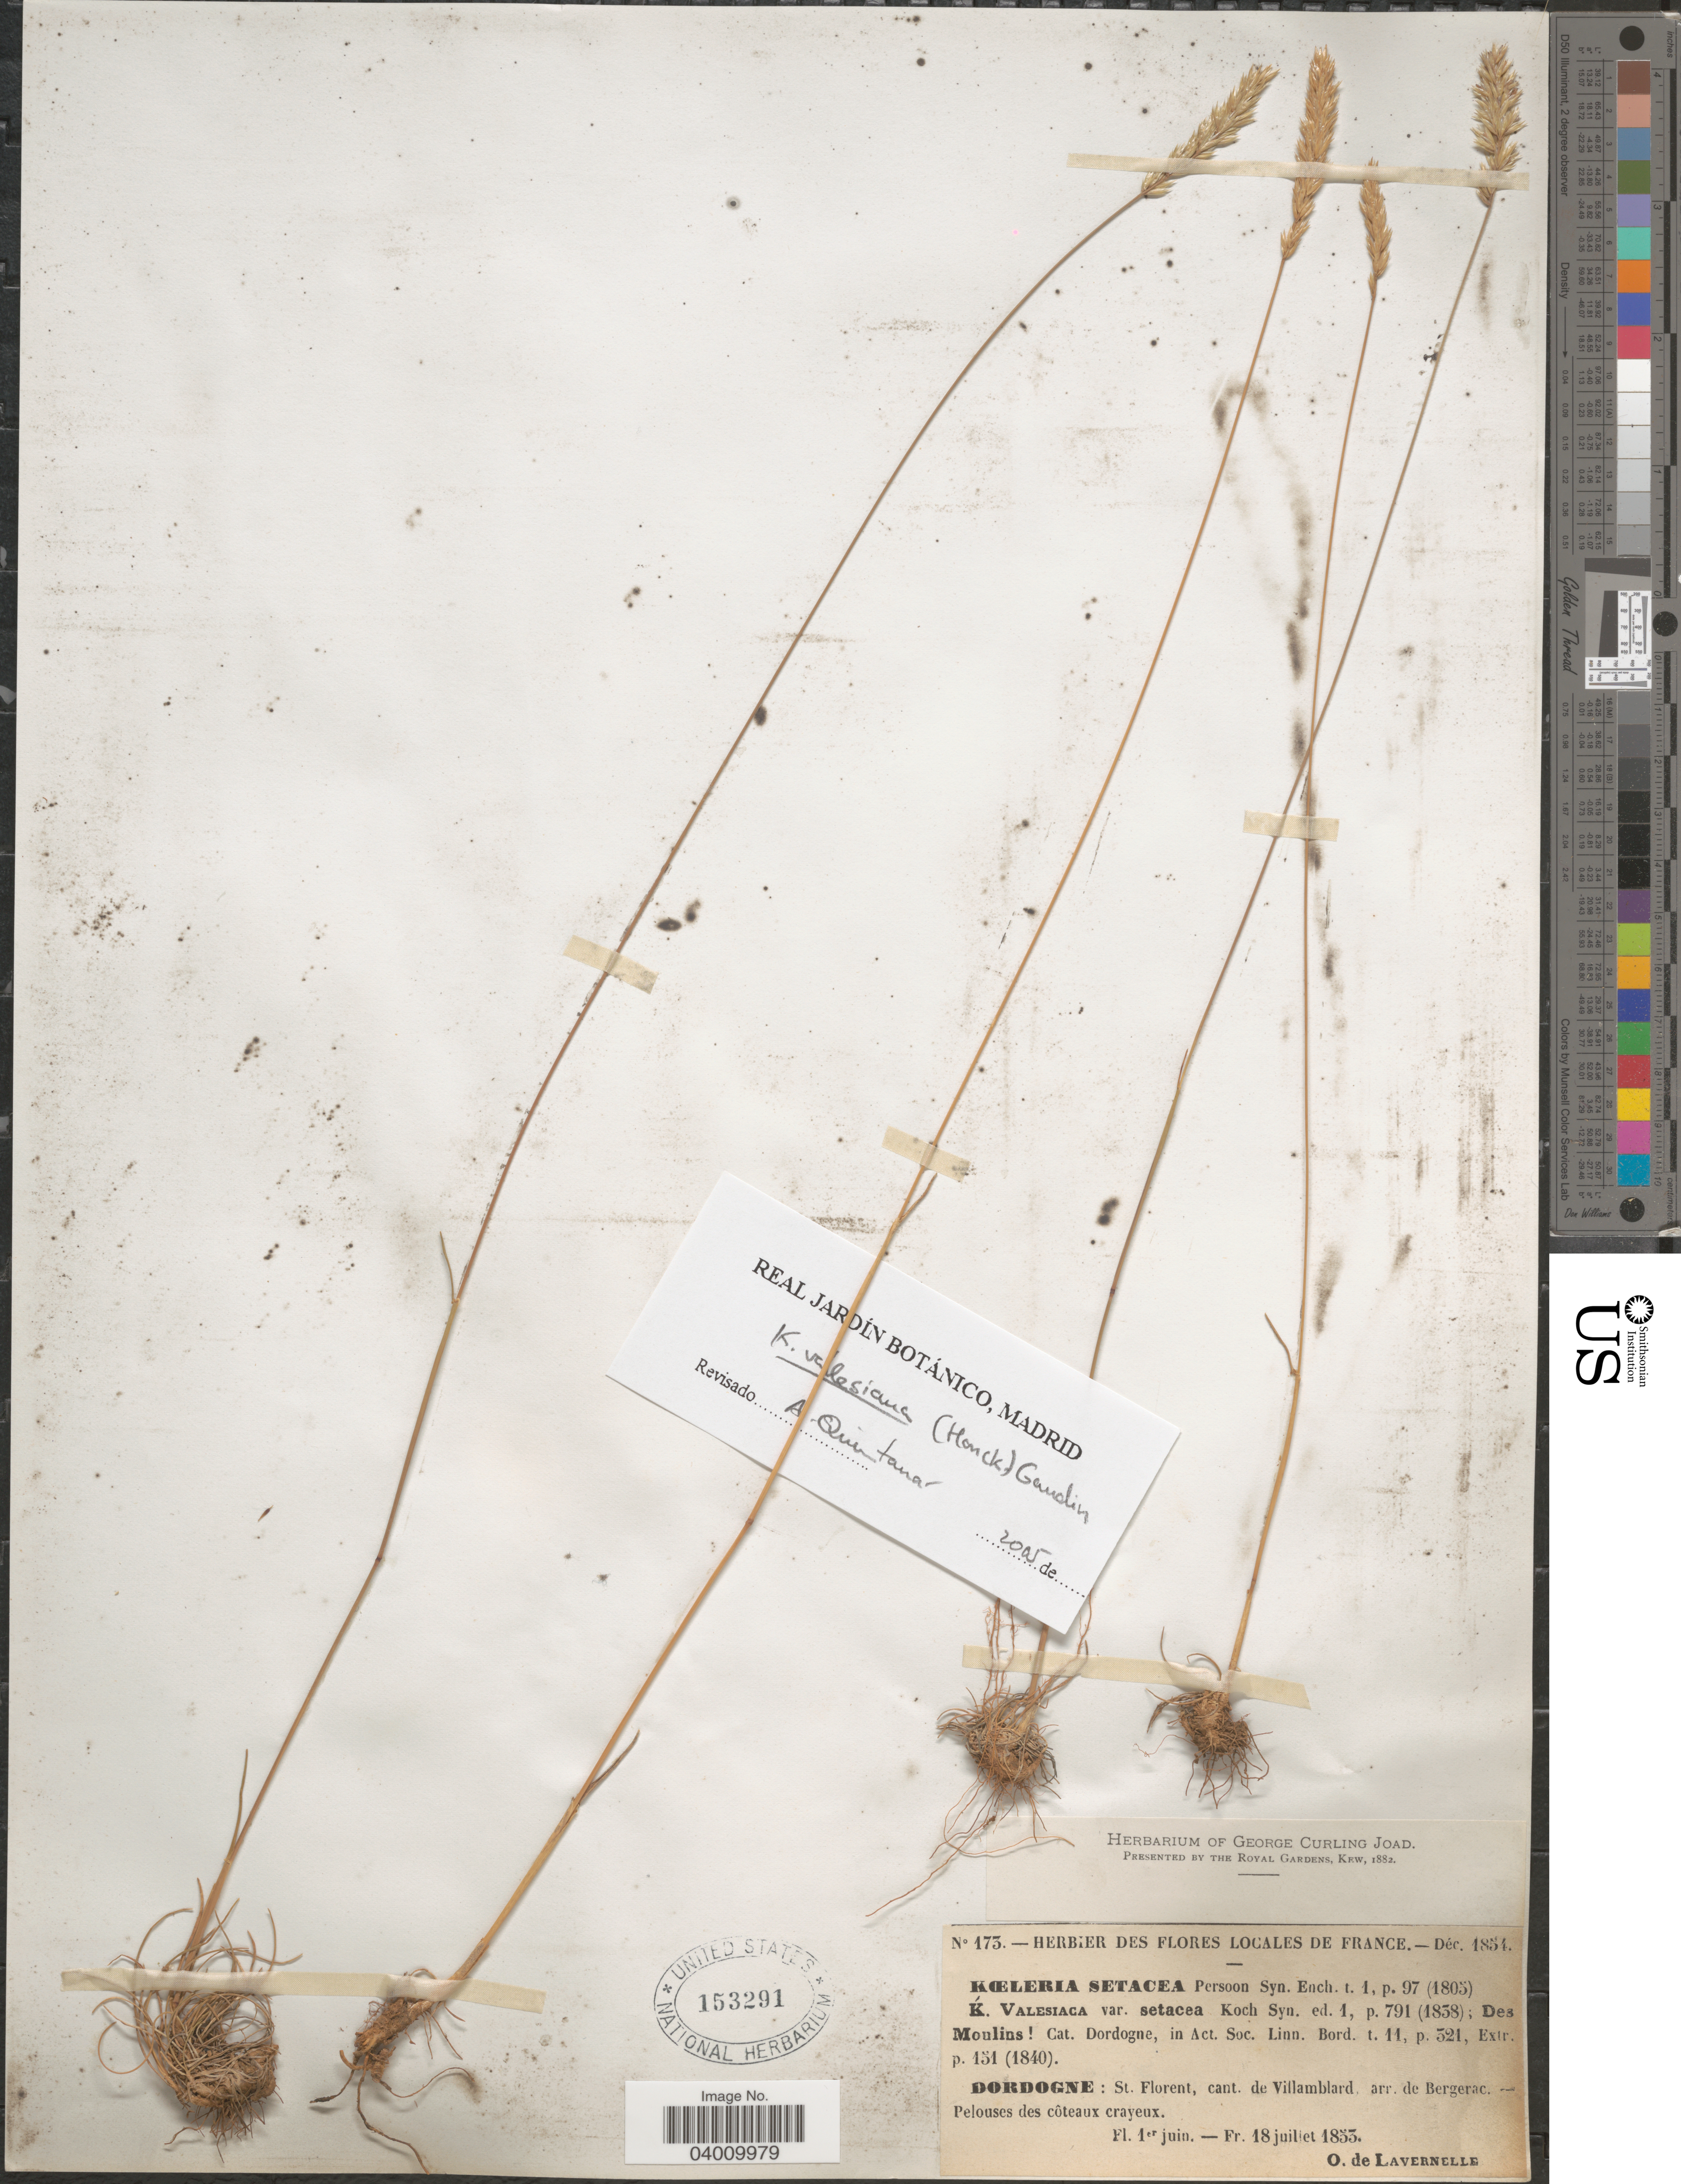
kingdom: Plantae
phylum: Tracheophyta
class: Liliopsida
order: Poales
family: Poaceae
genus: Koeleria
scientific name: Koeleria vallesiana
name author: (Honck.) Gaudin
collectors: O. De Lavernelle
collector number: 173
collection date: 1853-06-01/1853-07-18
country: France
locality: Dordogne: St. Florent, cant. de Villamblard, arr. de Bergerac.- Pelouses des côteaux crayeux.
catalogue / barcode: US 153291